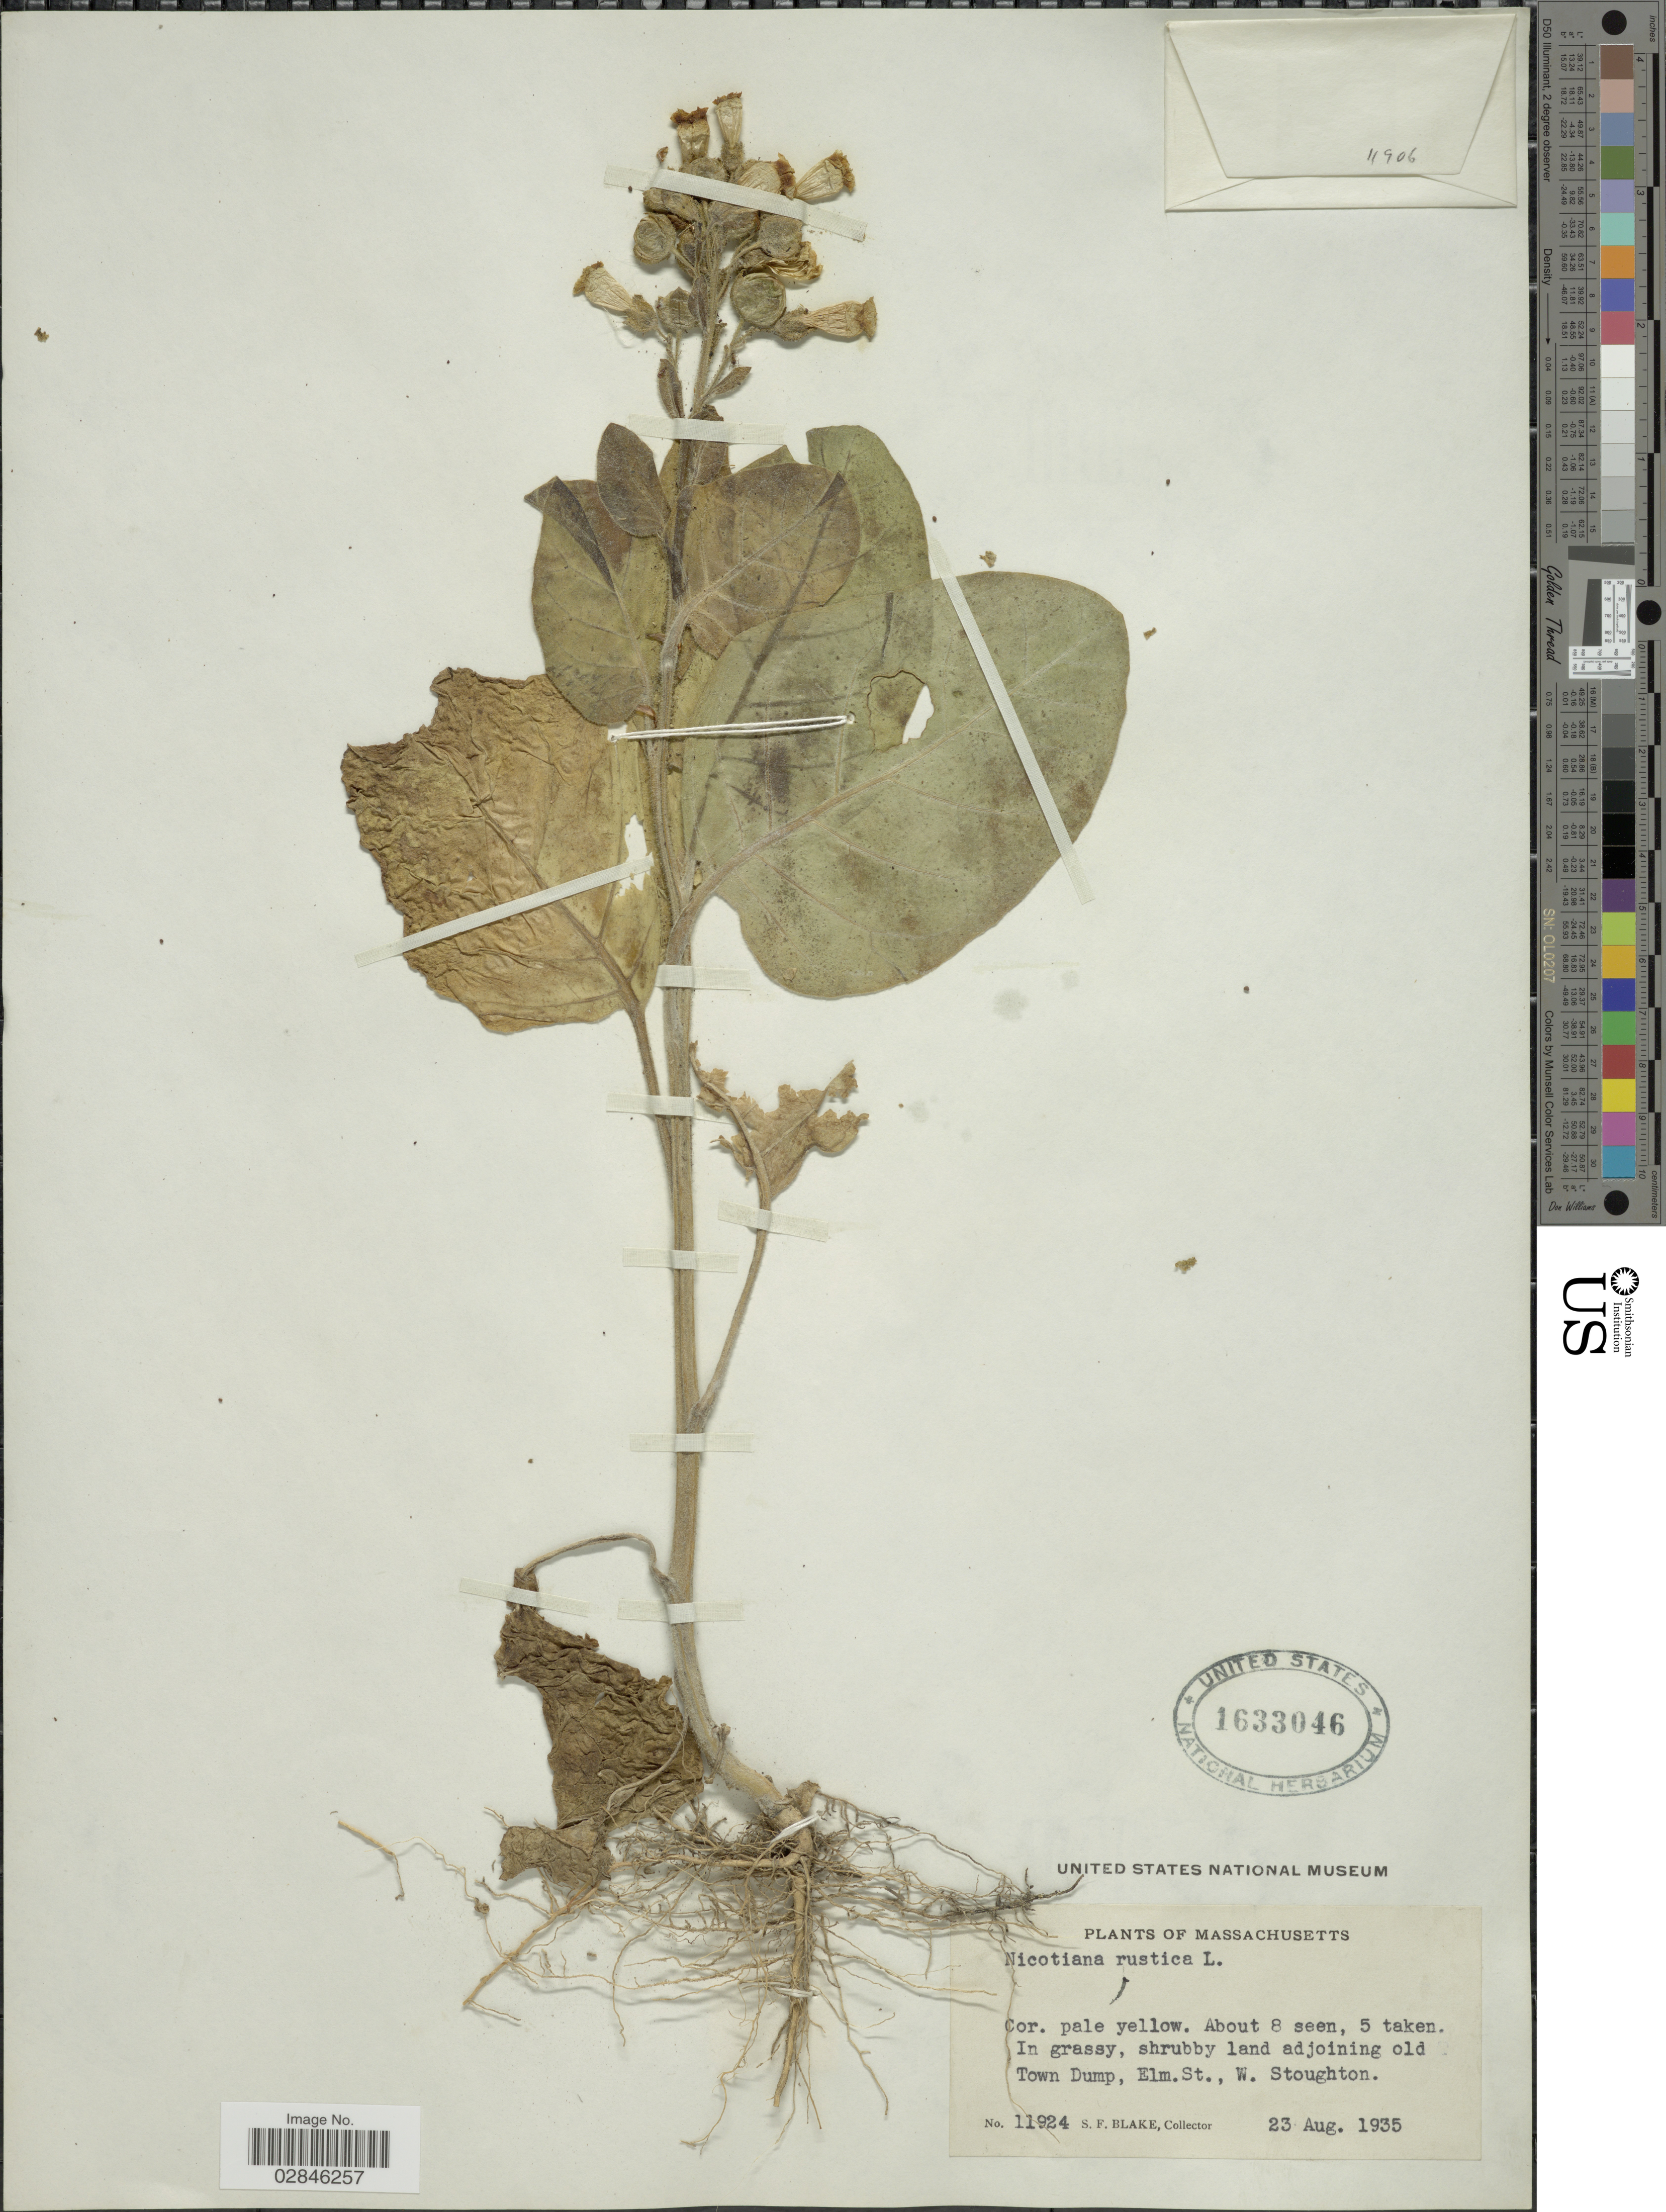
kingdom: Plantae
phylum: Tracheophyta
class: Magnoliopsida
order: Solanales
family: Solanaceae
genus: Nicotiana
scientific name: Nicotiana rustica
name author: L.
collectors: S. Blake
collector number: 11924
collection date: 1935-08-23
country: United States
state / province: Massachusetts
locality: Town Dump, Elm. St., W. Stoughton.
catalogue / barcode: US 1633046